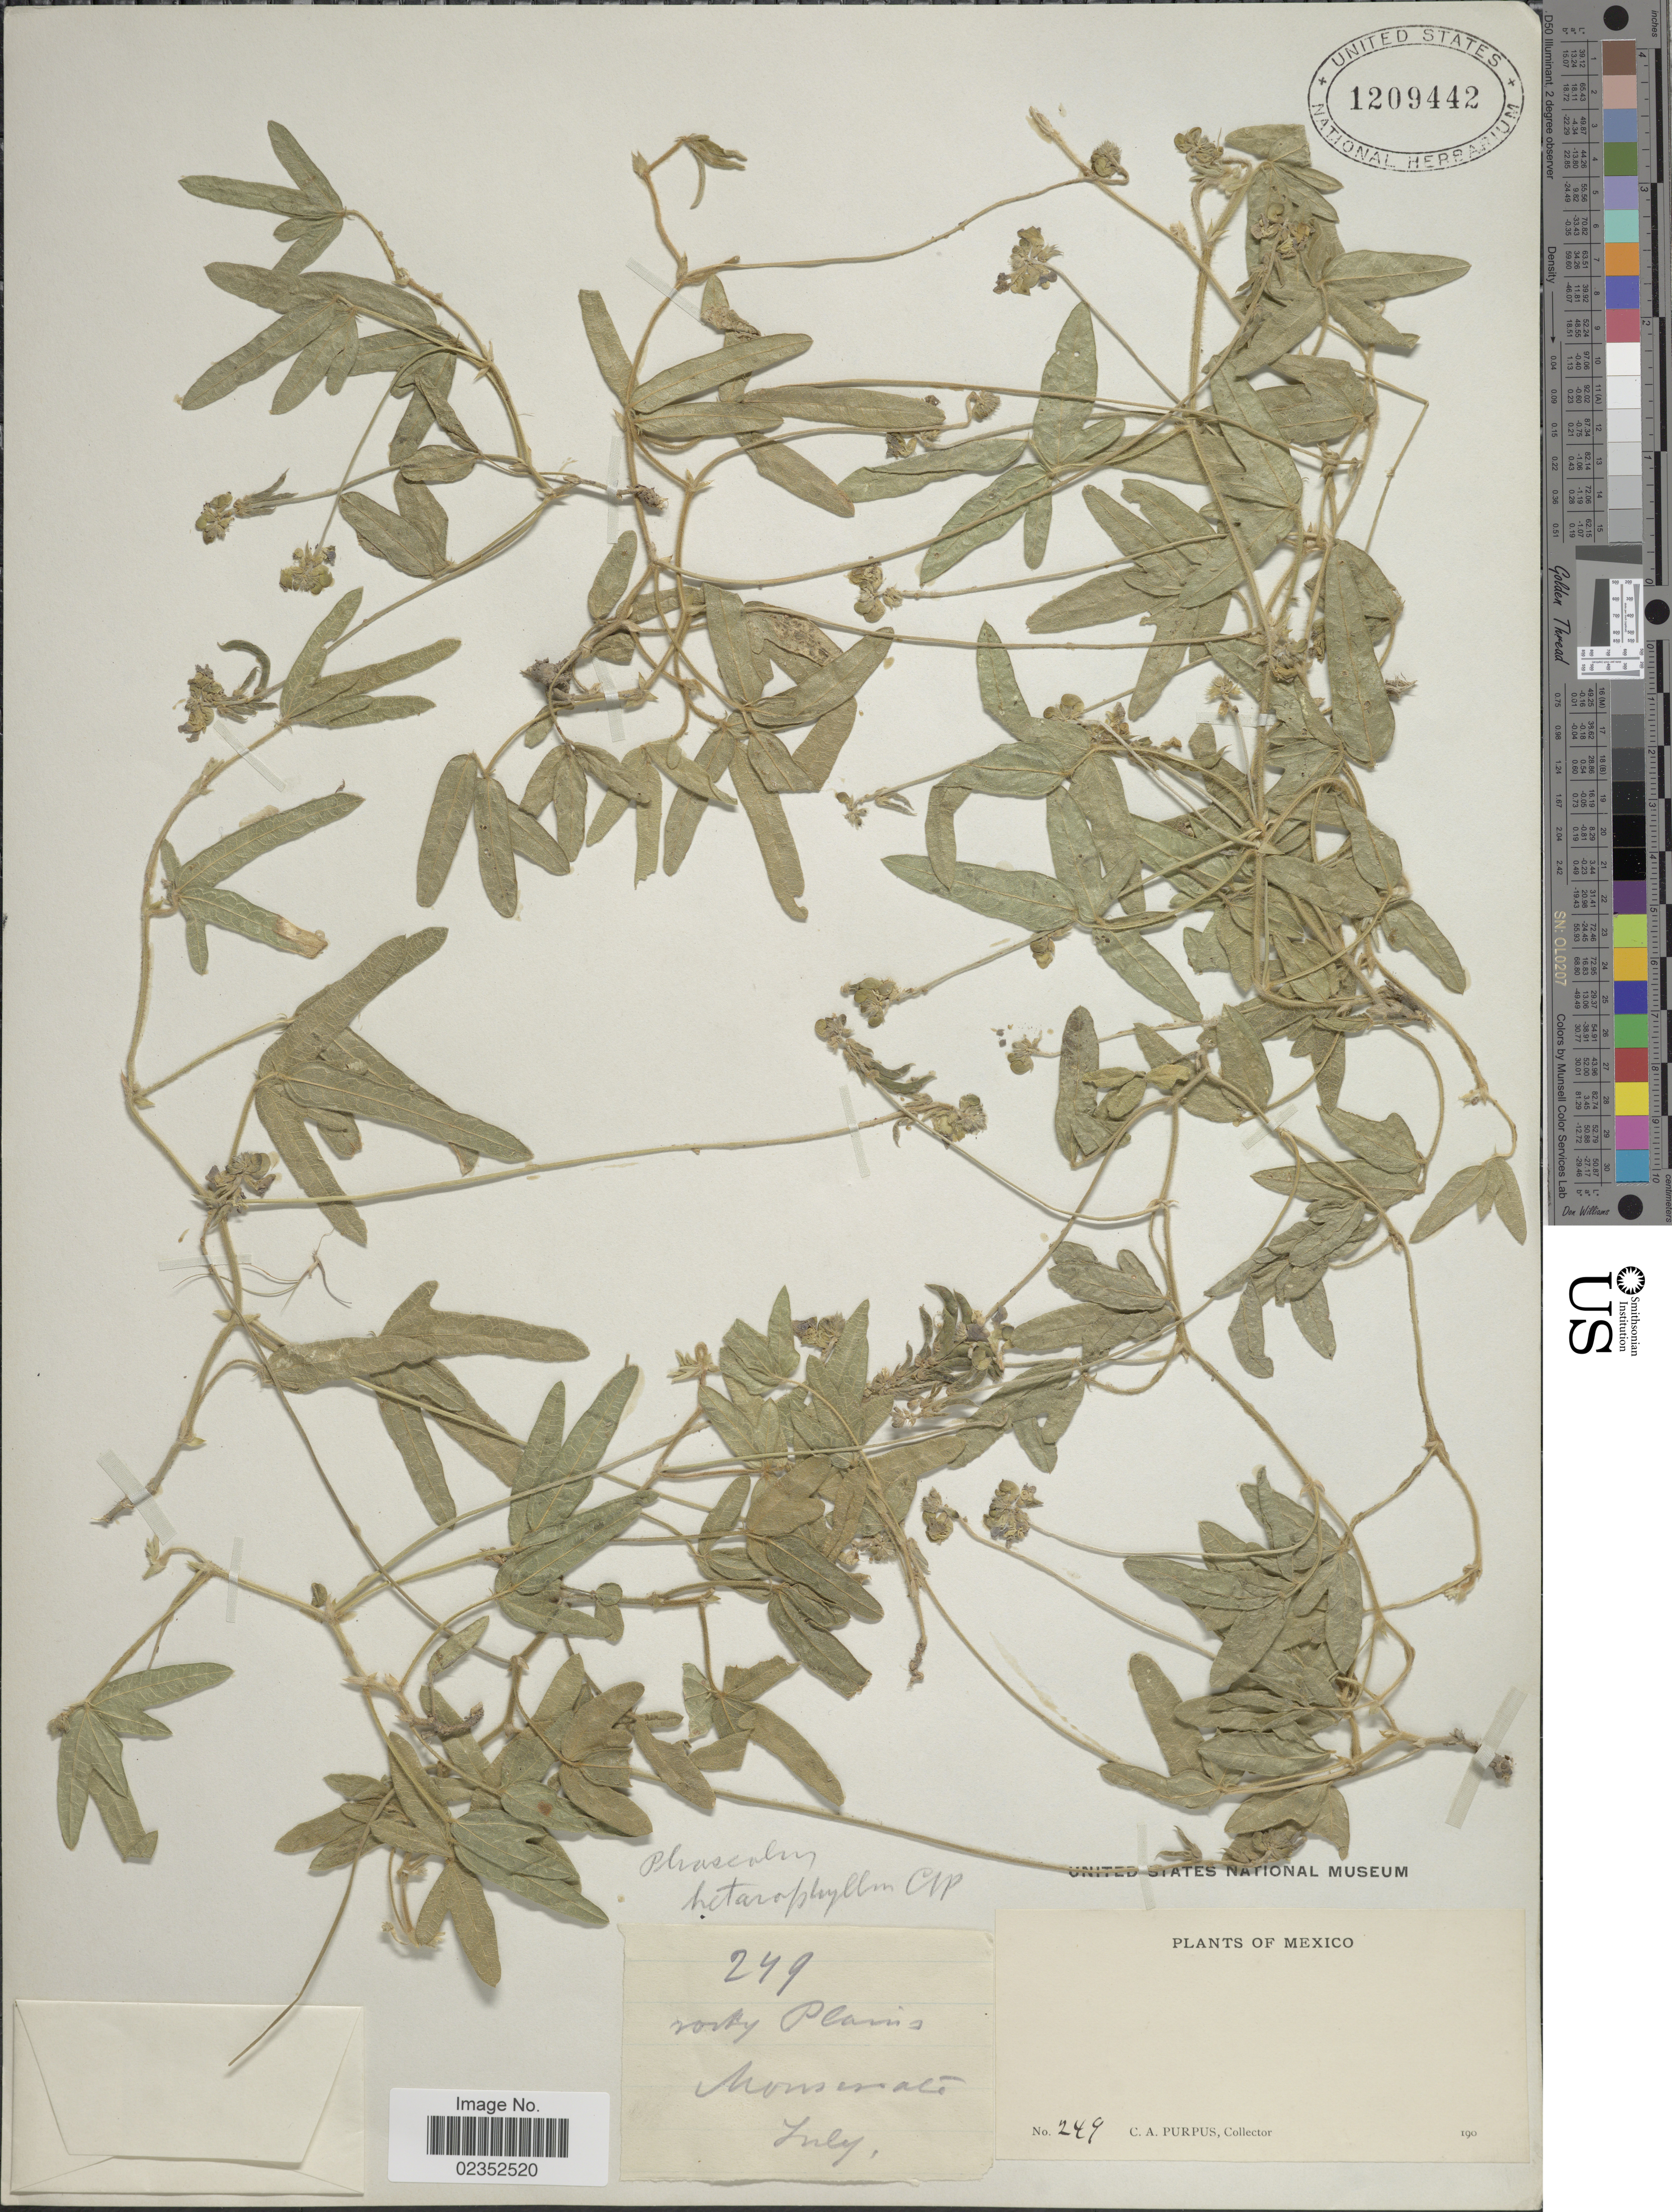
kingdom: Plantae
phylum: Tracheophyta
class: Magnoliopsida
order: Fabales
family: Fabaceae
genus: Macroptilium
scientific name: Macroptilium gibbosifolium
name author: (Ortega) A. Delgado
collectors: C. A. Purpus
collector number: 249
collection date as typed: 190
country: Mexico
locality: Rocky Plains. Monserrato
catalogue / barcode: US 1209442